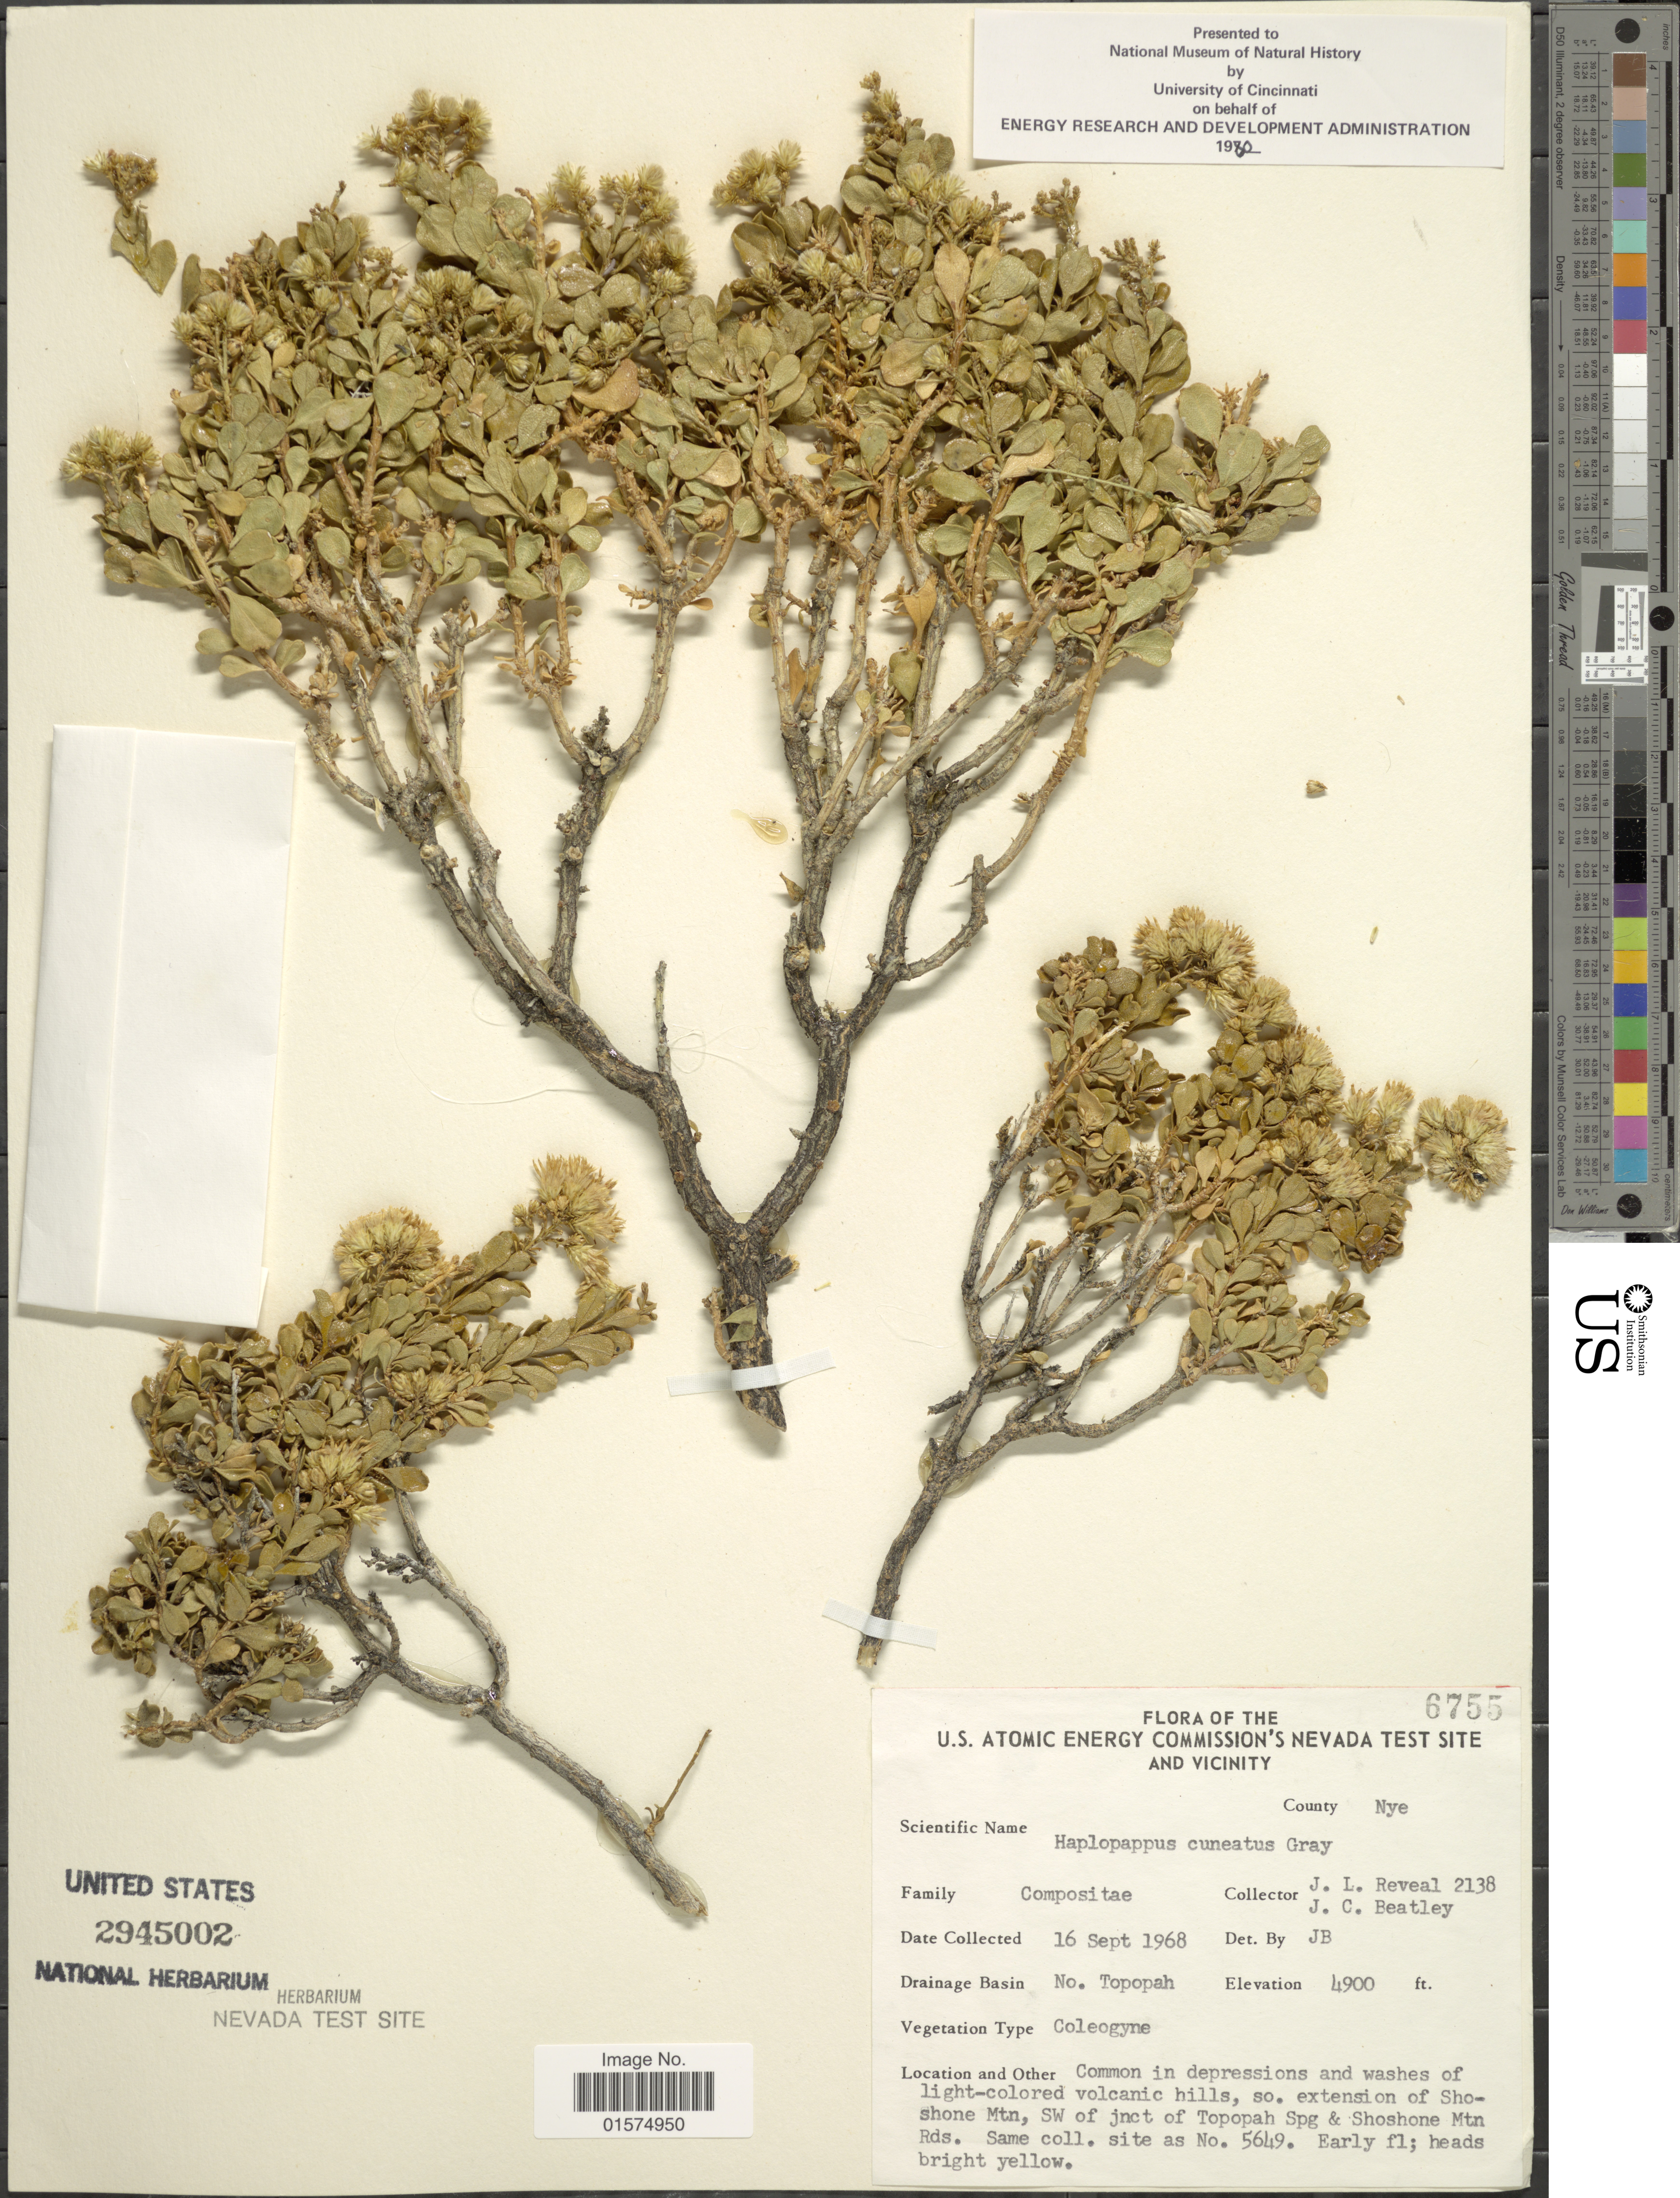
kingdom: Plantae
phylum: Tracheophyta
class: Magnoliopsida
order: Asterales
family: Asteraceae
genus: Ericameria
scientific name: Ericameria cuneata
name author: (A. Gray) McClatchie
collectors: J. L. Reveal & J. C. Beatley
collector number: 2138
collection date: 1968-09-16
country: United States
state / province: Nevada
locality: U.S. Atomic Energy Commission's Nevada Test Site and vicinity. County Nye. Drainage Basin No. Topopah. so. extension of Shoshone Mtn, SW of jnct of Topopah Spg & Shoshone Mtn Rds.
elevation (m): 1494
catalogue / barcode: US 2945002